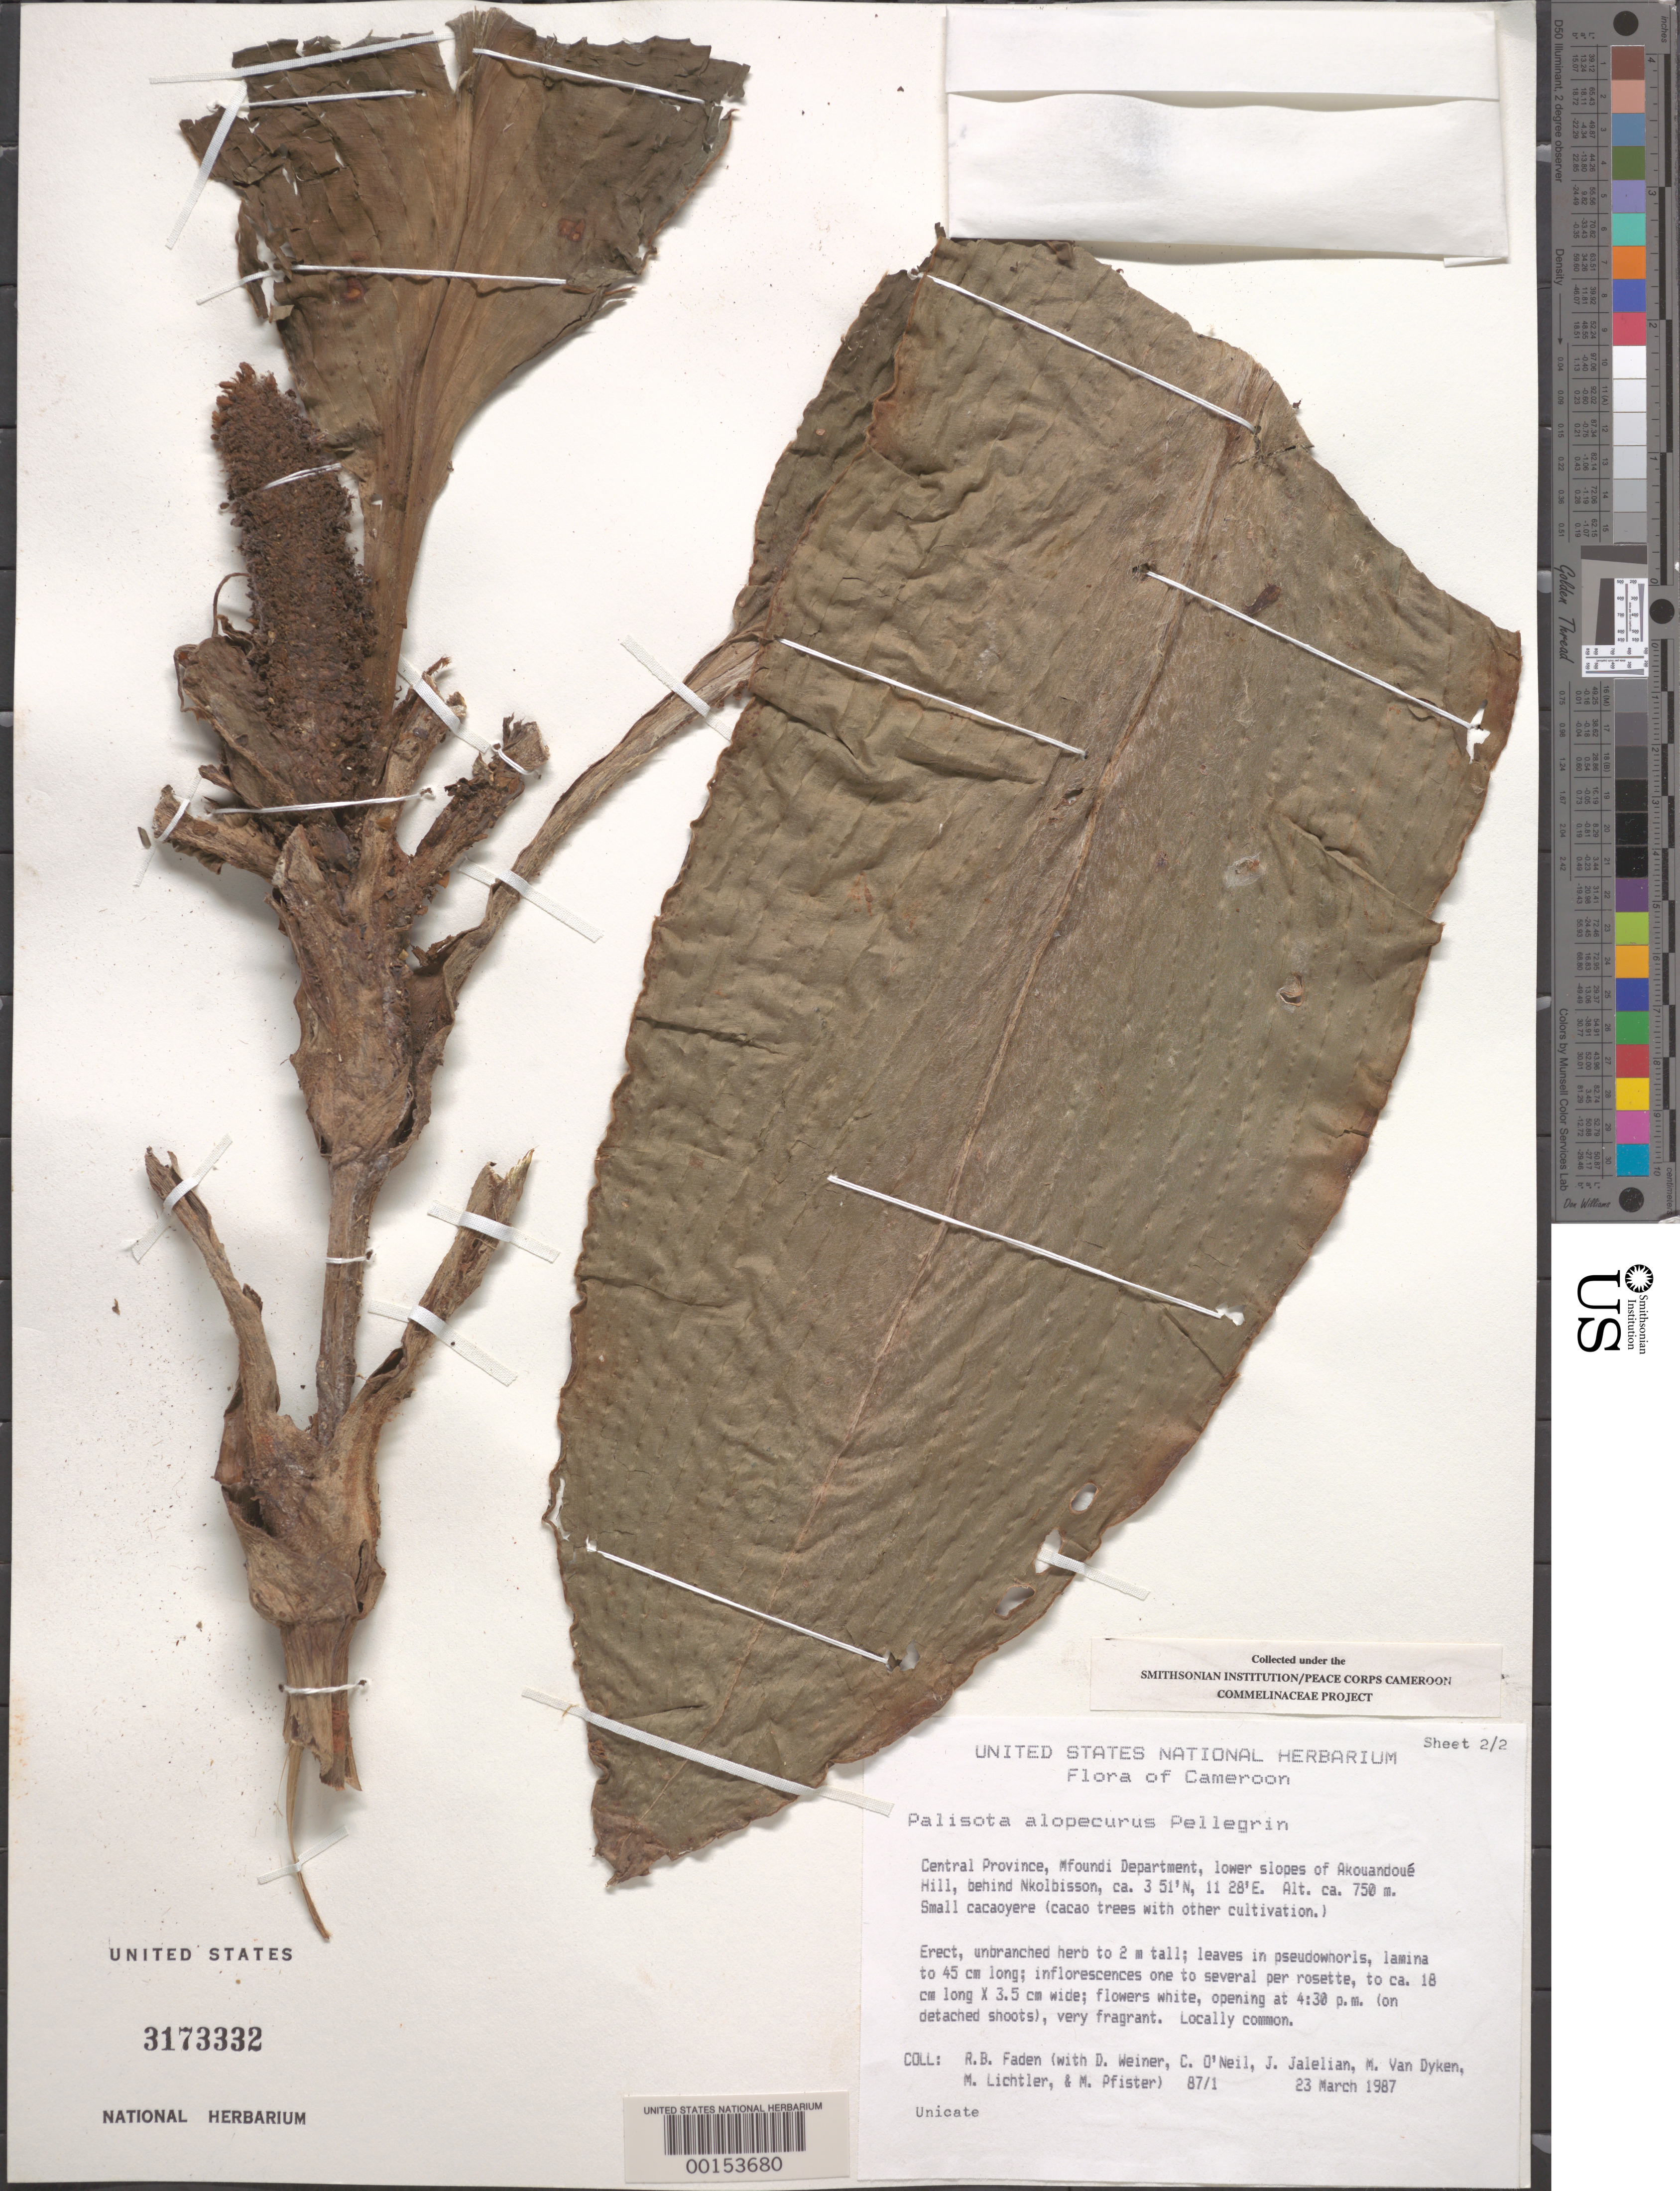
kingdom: Plantae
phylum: Tracheophyta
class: Liliopsida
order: Commelinales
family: Commelinaceae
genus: Palisota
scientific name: Palisota alopecurus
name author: Pellegr.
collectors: R. B. Faden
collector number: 87/1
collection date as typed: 23 Mar 1987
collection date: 1987-03-23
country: Cameroon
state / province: Centre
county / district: Mfoundi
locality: Lower slopes of akouandoue hill behind nkolbisson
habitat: Small cacaoyere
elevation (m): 750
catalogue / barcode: US 3173332